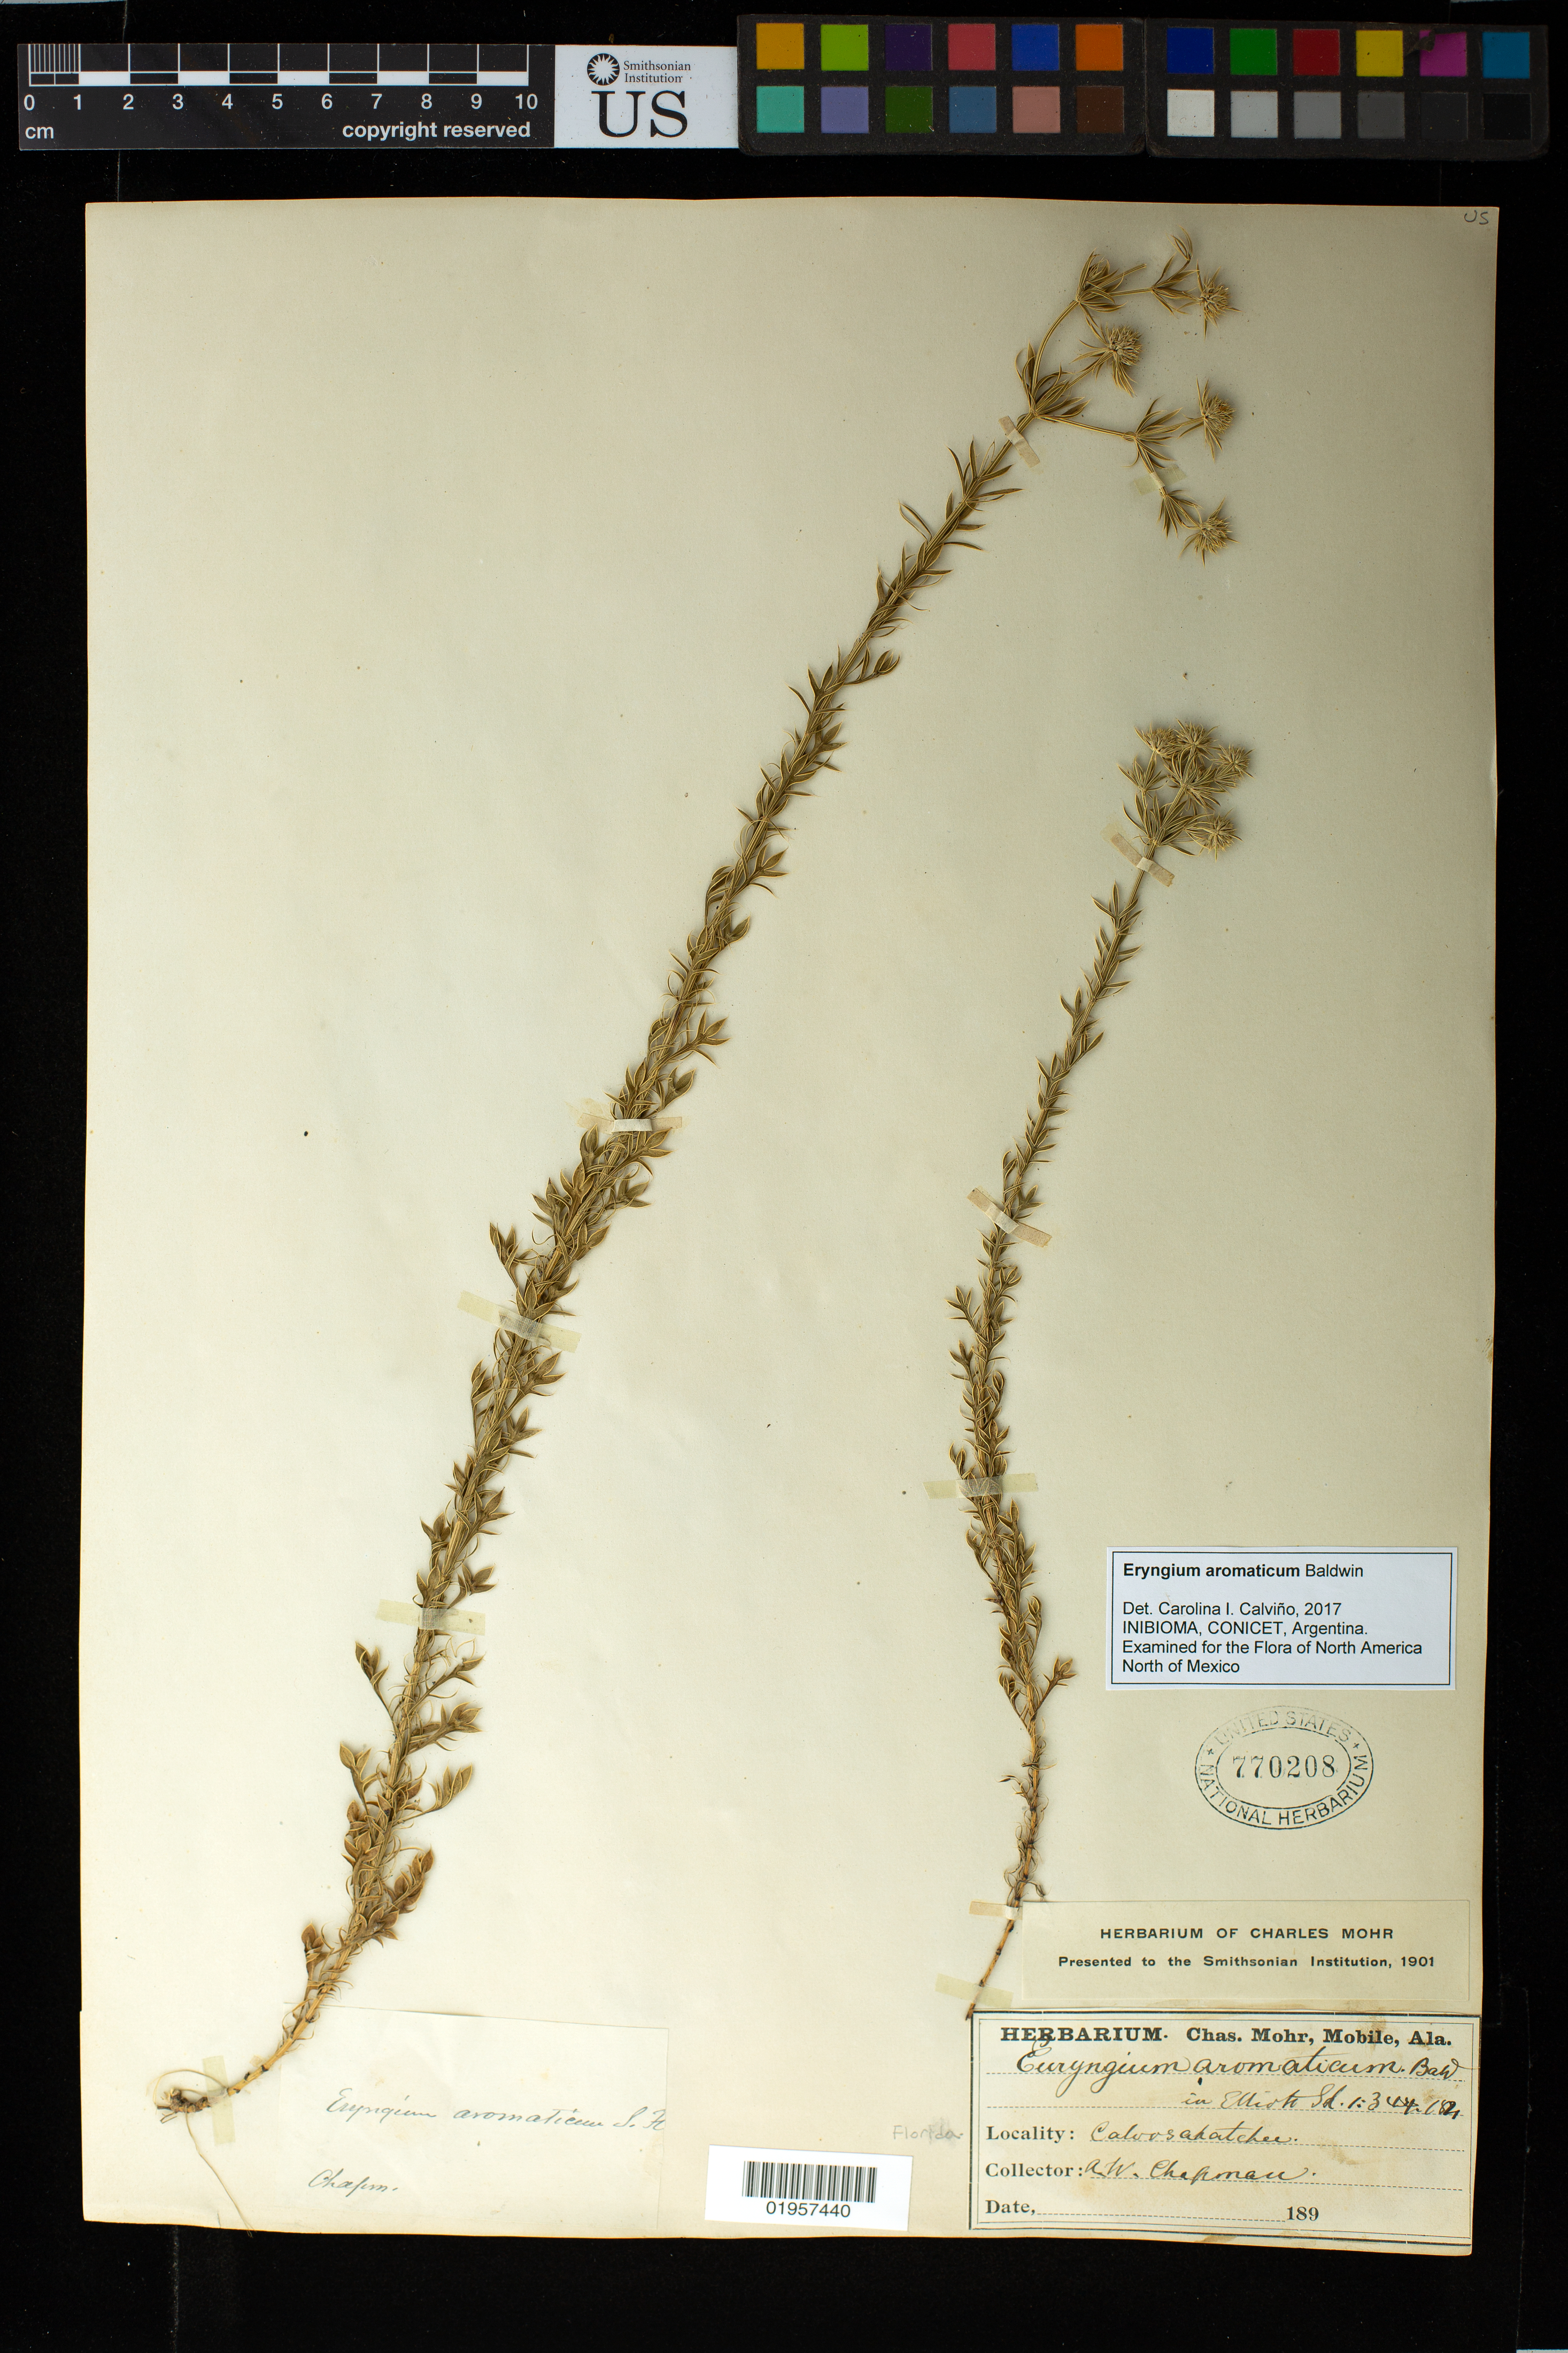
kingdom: Plantae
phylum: Tracheophyta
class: Magnoliopsida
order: Apiales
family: Apiaceae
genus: Eryngium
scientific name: Eryngium aromaticum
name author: Baldwin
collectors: A. W. Chapman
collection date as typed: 189-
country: United States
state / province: Florida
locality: Caloosahatchee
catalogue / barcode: US 770208